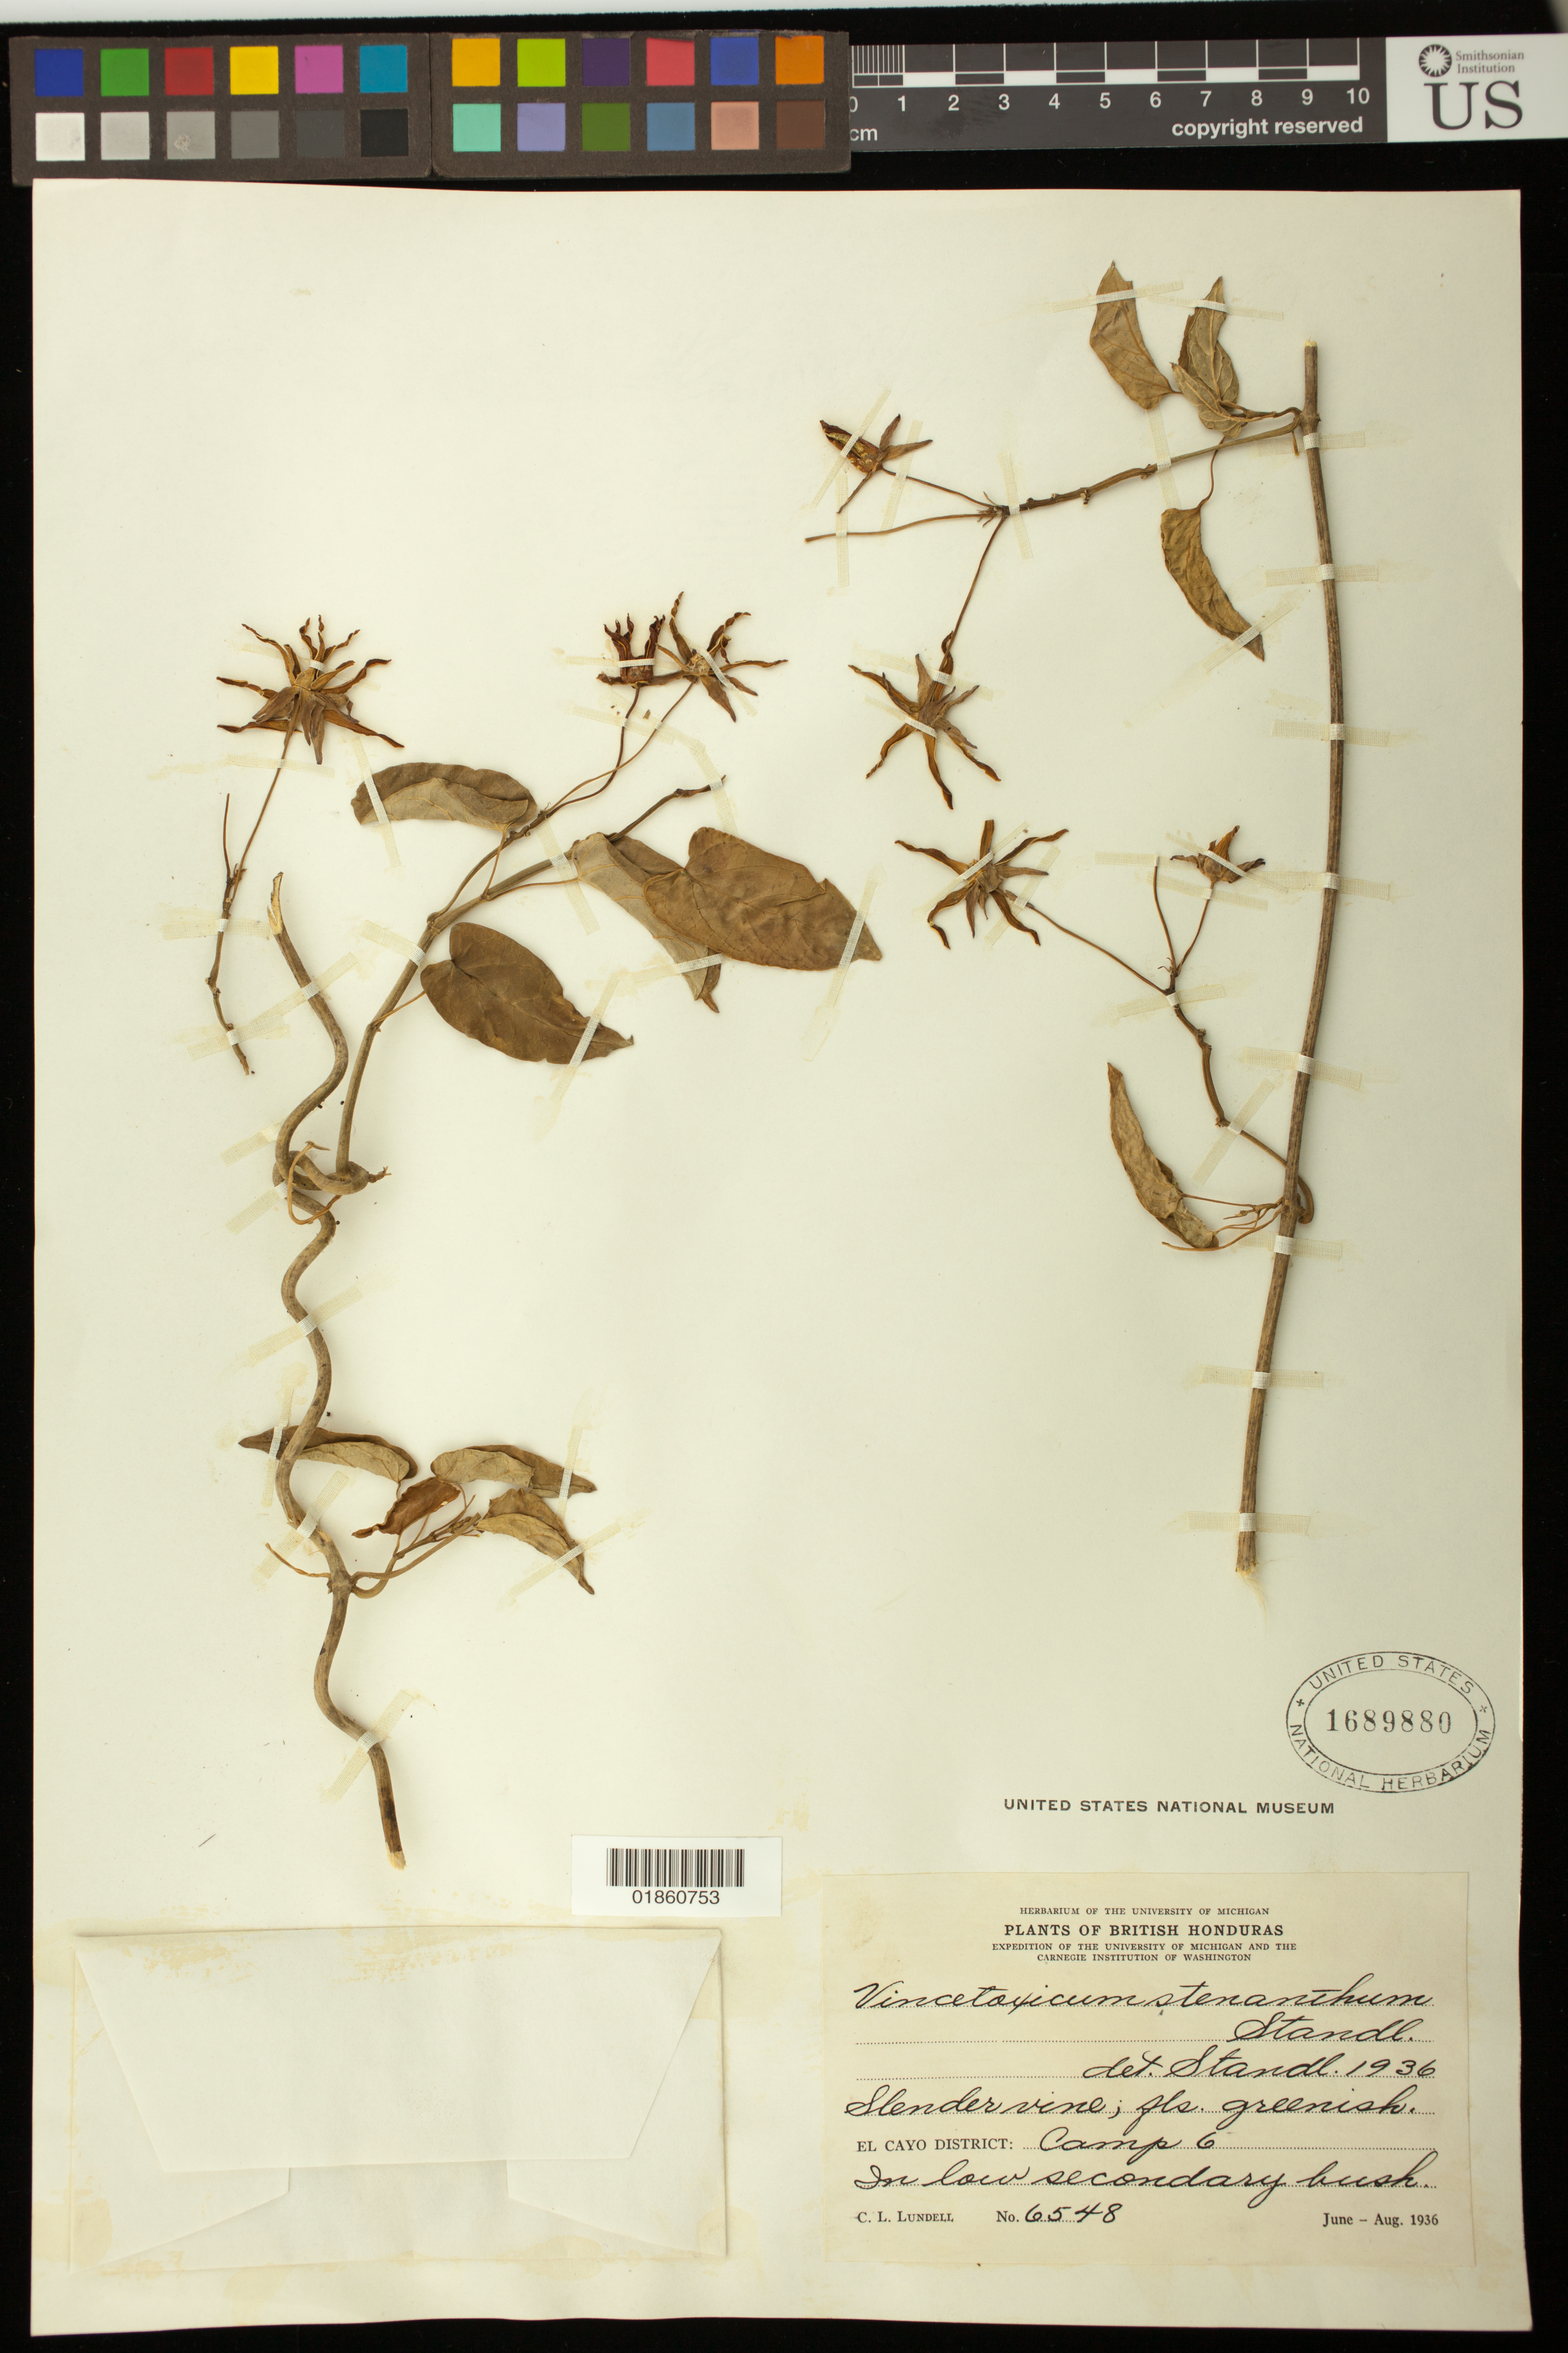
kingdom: Plantae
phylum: Tracheophyta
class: Magnoliopsida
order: Gentianales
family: Apocynaceae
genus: Gonolobus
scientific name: Gonolobus stenanthus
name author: (Standl.) Woodson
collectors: C. L. Lundell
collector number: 6548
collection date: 1936-06/1936-08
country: Belize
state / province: Cayo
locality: Camp 6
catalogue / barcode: US 1689880